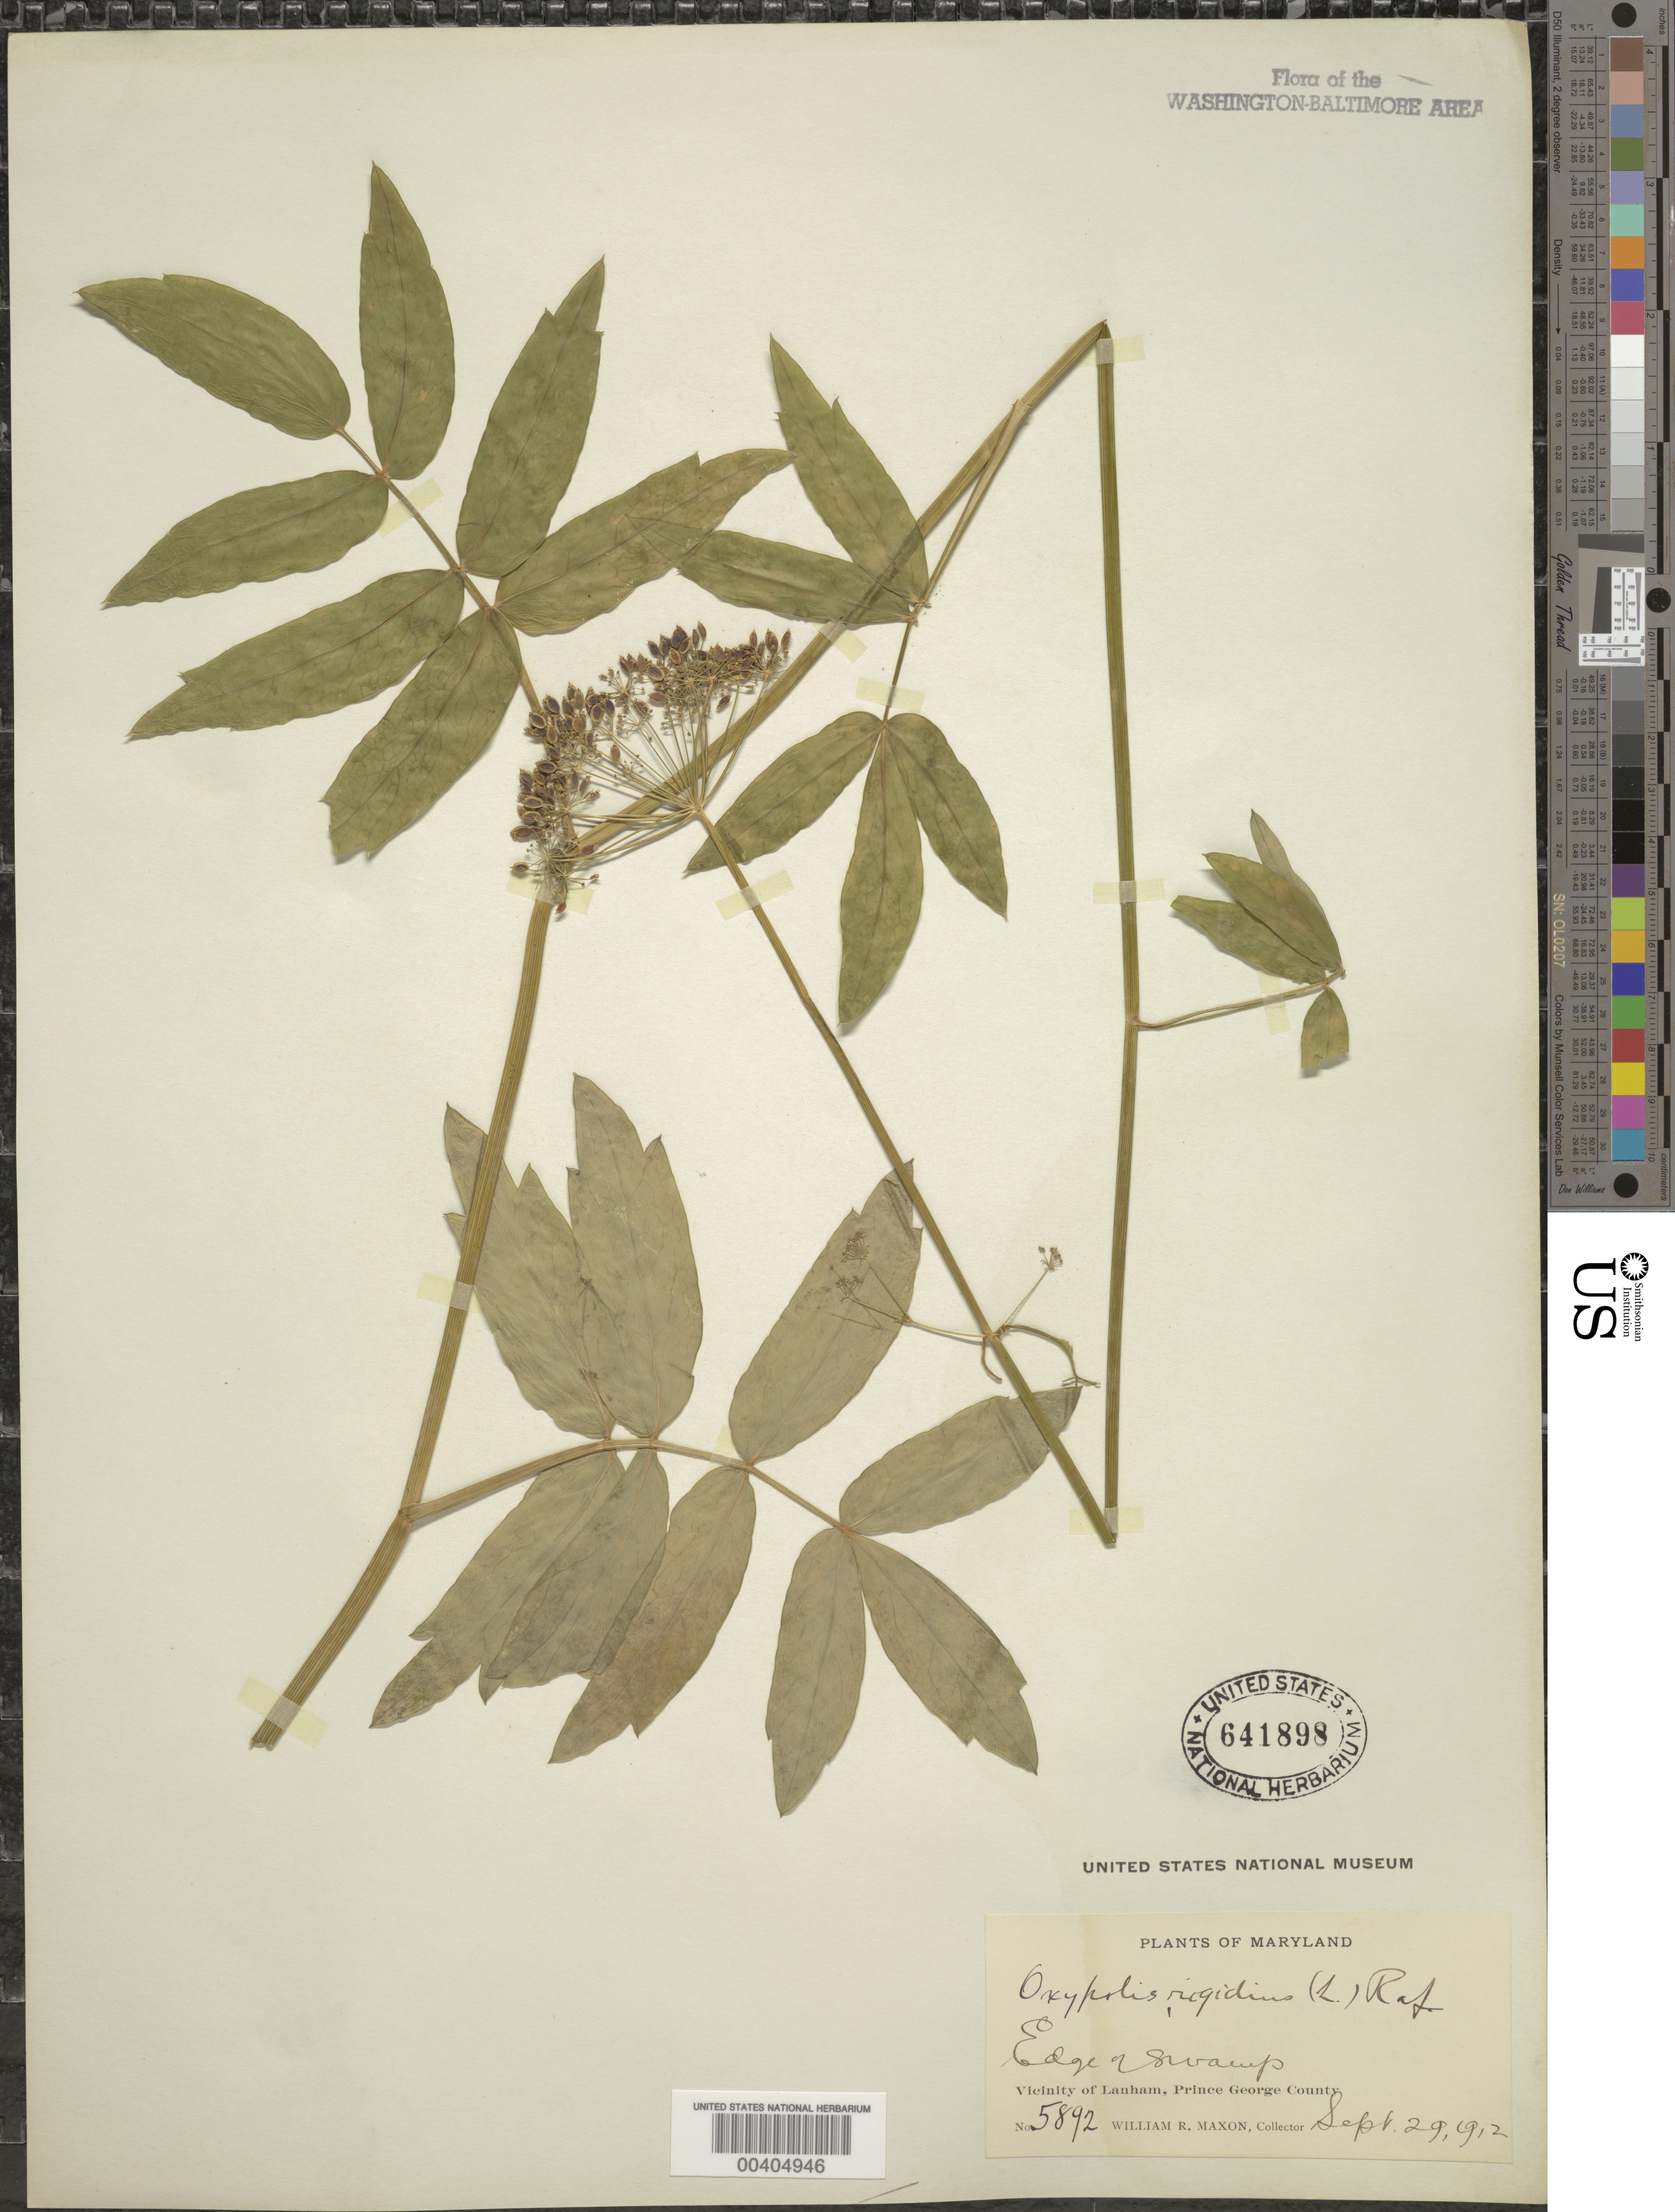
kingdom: Plantae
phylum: Tracheophyta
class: Magnoliopsida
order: Apiales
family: Apiaceae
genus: Oxypolis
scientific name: Oxypolis rigidior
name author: (L.) Raf.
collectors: W. R. Maxon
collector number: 5892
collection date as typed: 29 Sep 1912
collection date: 1912-09-29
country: United States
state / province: Maryland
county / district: Prince George's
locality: Lanham vicinity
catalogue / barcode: US 641898